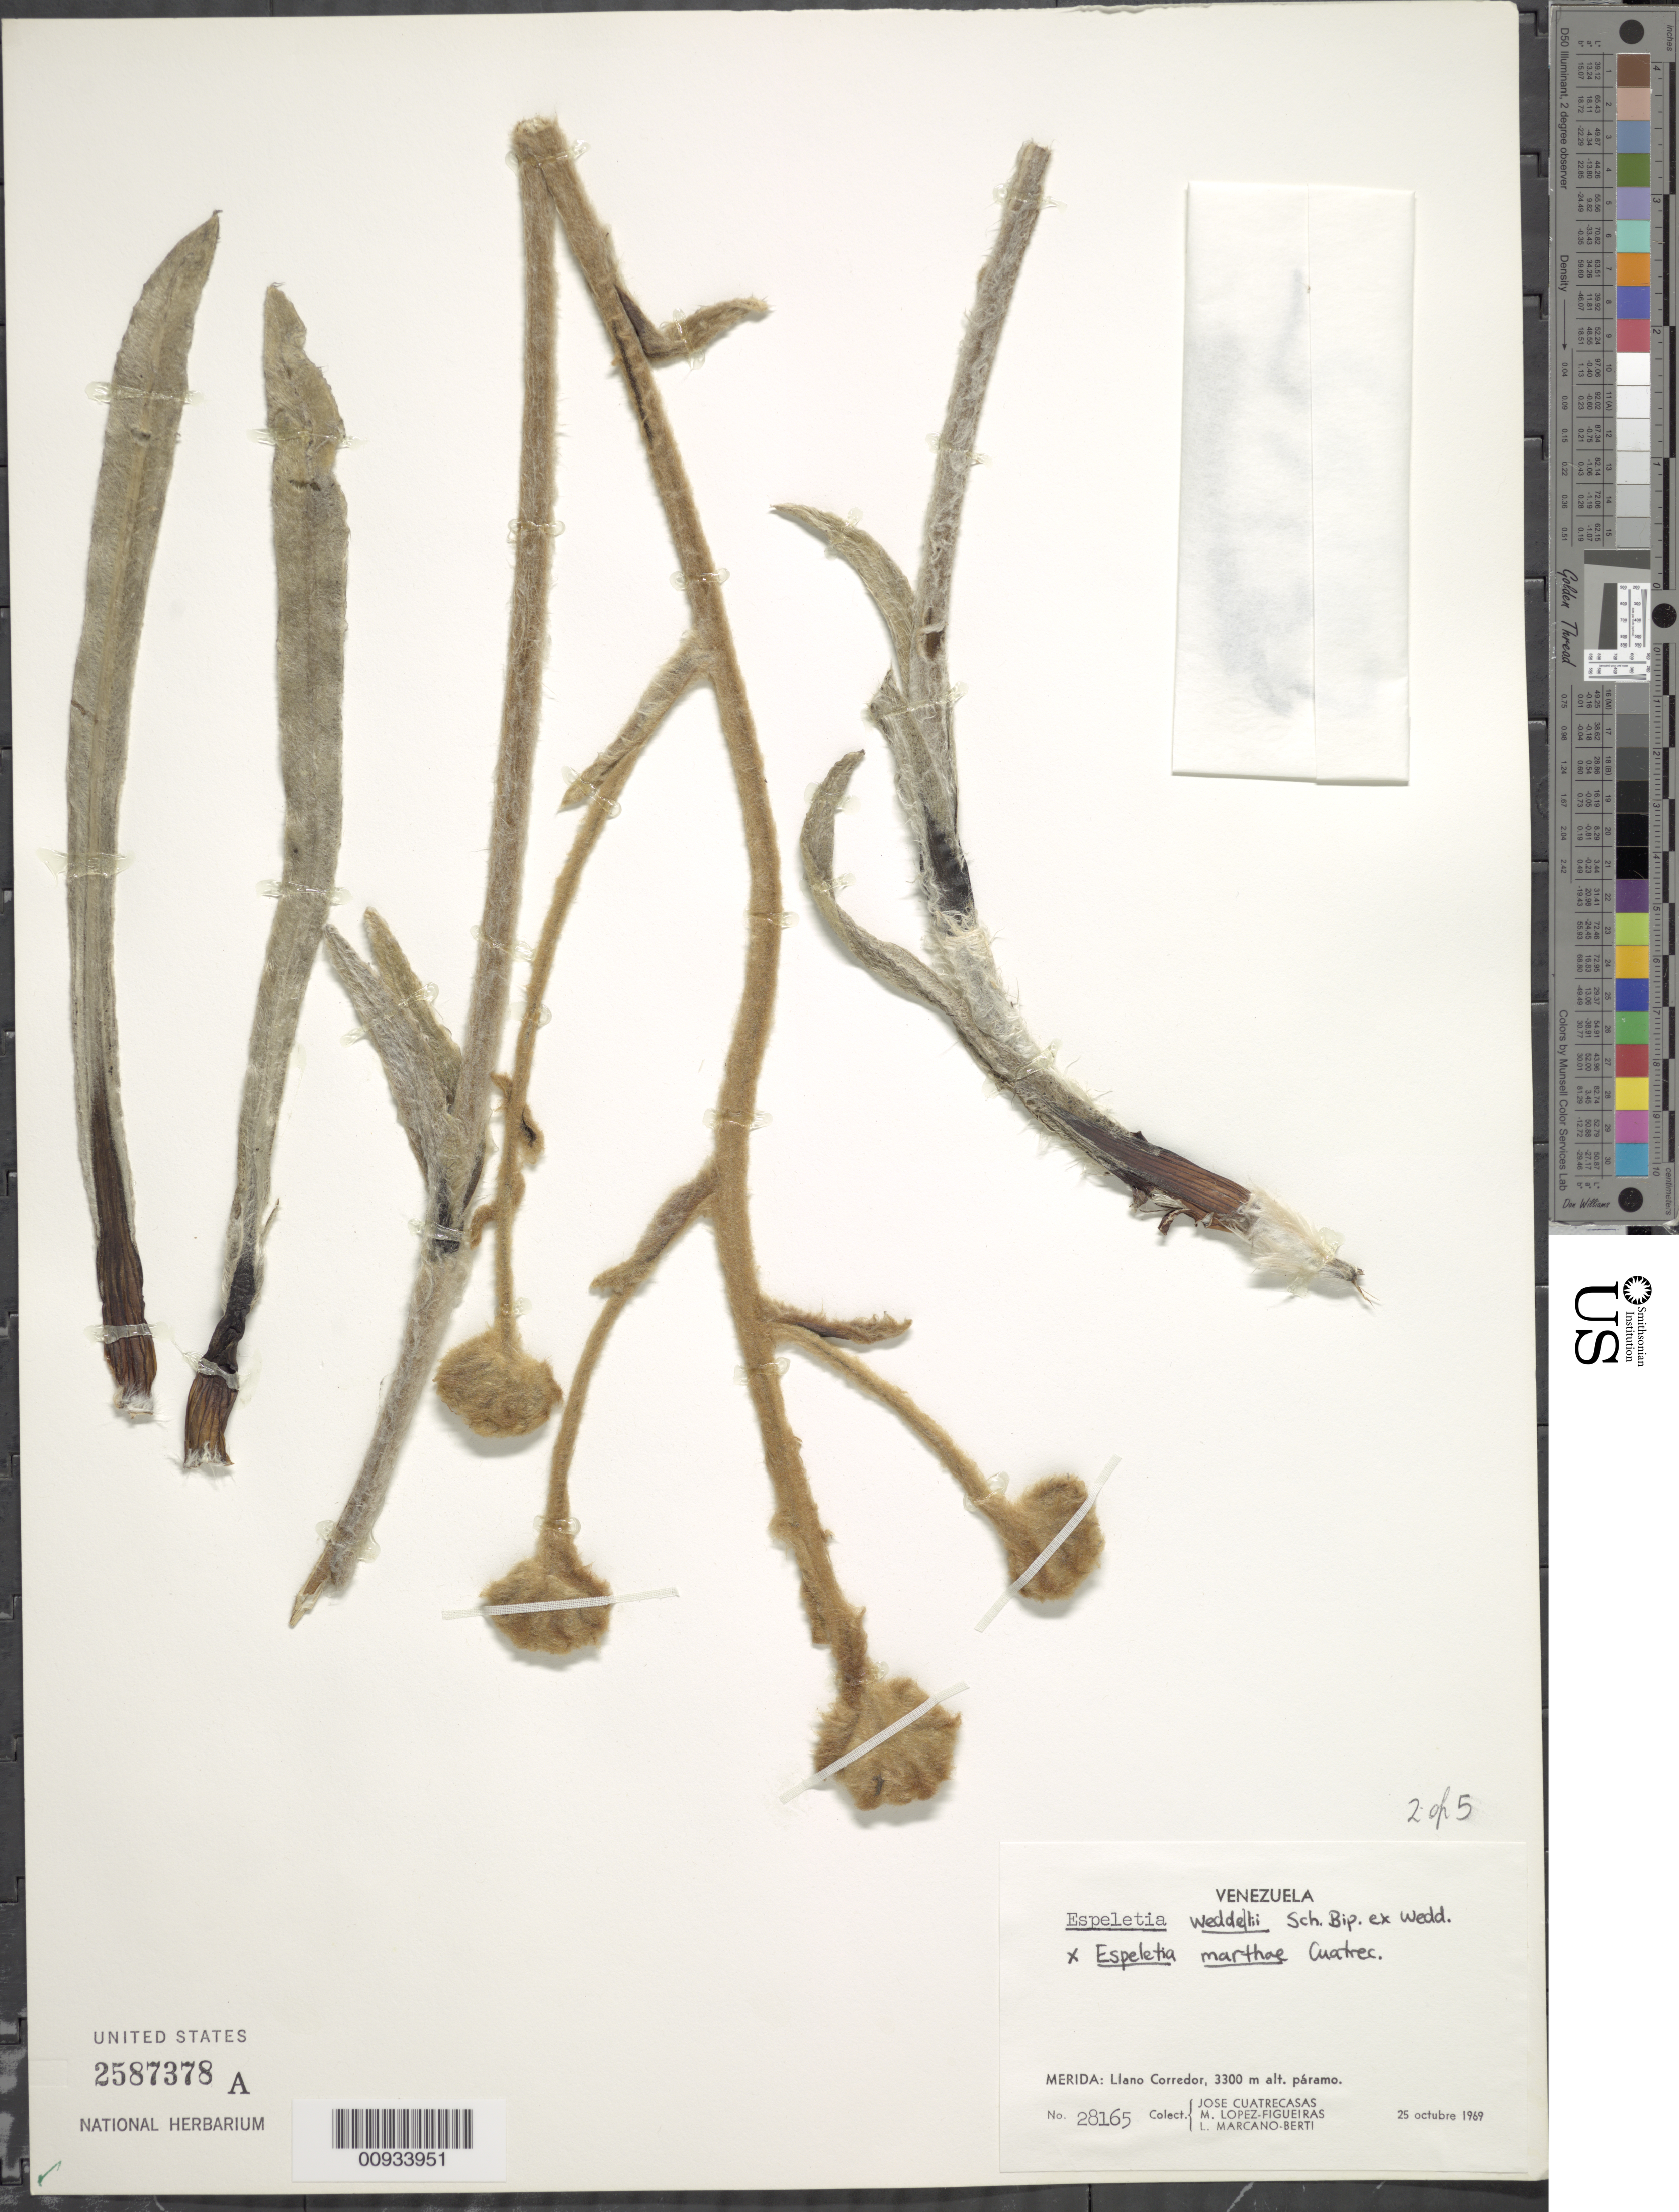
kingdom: Plantae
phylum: Tracheophyta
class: Magnoliopsida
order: Asterales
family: Asteraceae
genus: Espeletia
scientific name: Espeletia marthae x E. weddellii Sch. Bip. ex Wedd.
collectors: J. Cuatrecasas, M. López Figueiras & L. Marcano-Berti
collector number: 28165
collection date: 1969-10-25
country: Venezuela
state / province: Mérida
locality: Llano Corredor, Paramo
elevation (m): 3300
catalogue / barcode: US 2587378A